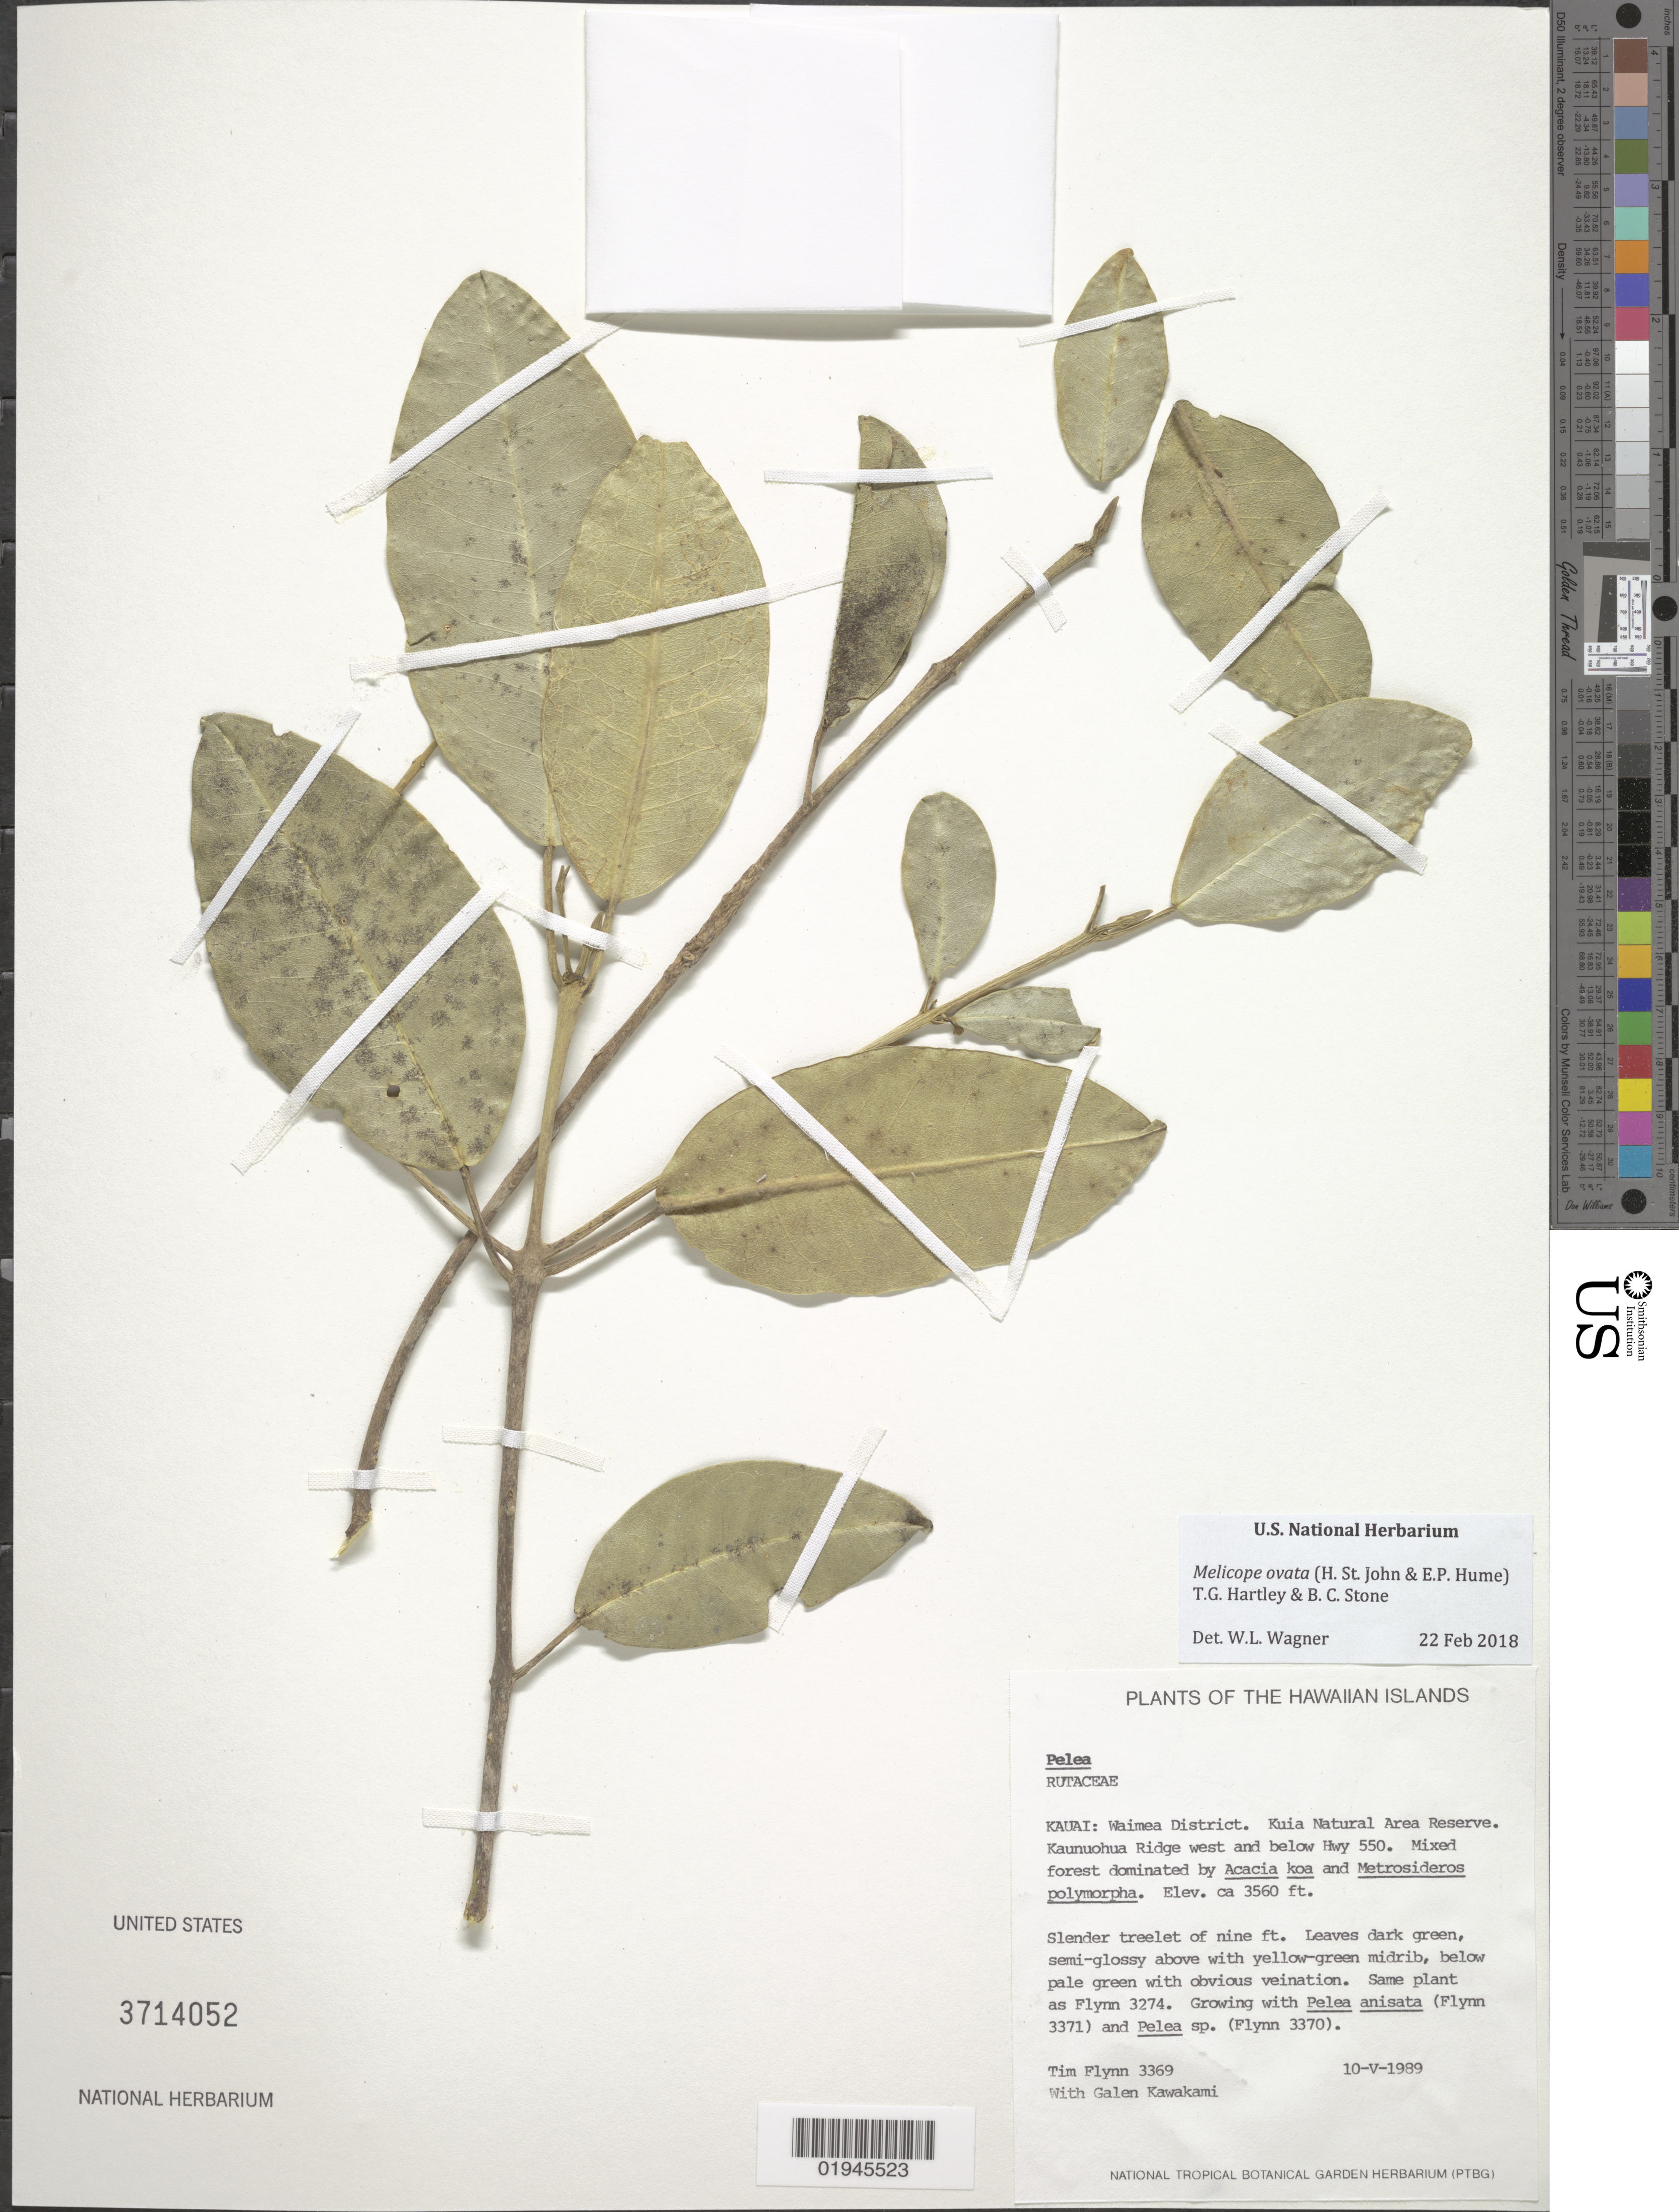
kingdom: Plantae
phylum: Tracheophyta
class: Magnoliopsida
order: Sapindales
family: Rutaceae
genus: Melicope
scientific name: Melicope ovata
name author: (H. St. John & E.P. Hume) T.G. Hartley & B.C. Stone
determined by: Wagner, W. L., (BOT), Smithsonian Institution - National Museum of Natural History (UNITED STATES)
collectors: T. W. Flynn & G. Kawakami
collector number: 3369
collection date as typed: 10 May 1989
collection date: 1989-05-10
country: United States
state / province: Hawaii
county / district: Kauai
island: Kaua'i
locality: Waimea District. Kuia Natural Area Reserve. Kaunuohua Ridge W and below Hwy 550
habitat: Mixed forest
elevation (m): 1085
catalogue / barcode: US 3714052